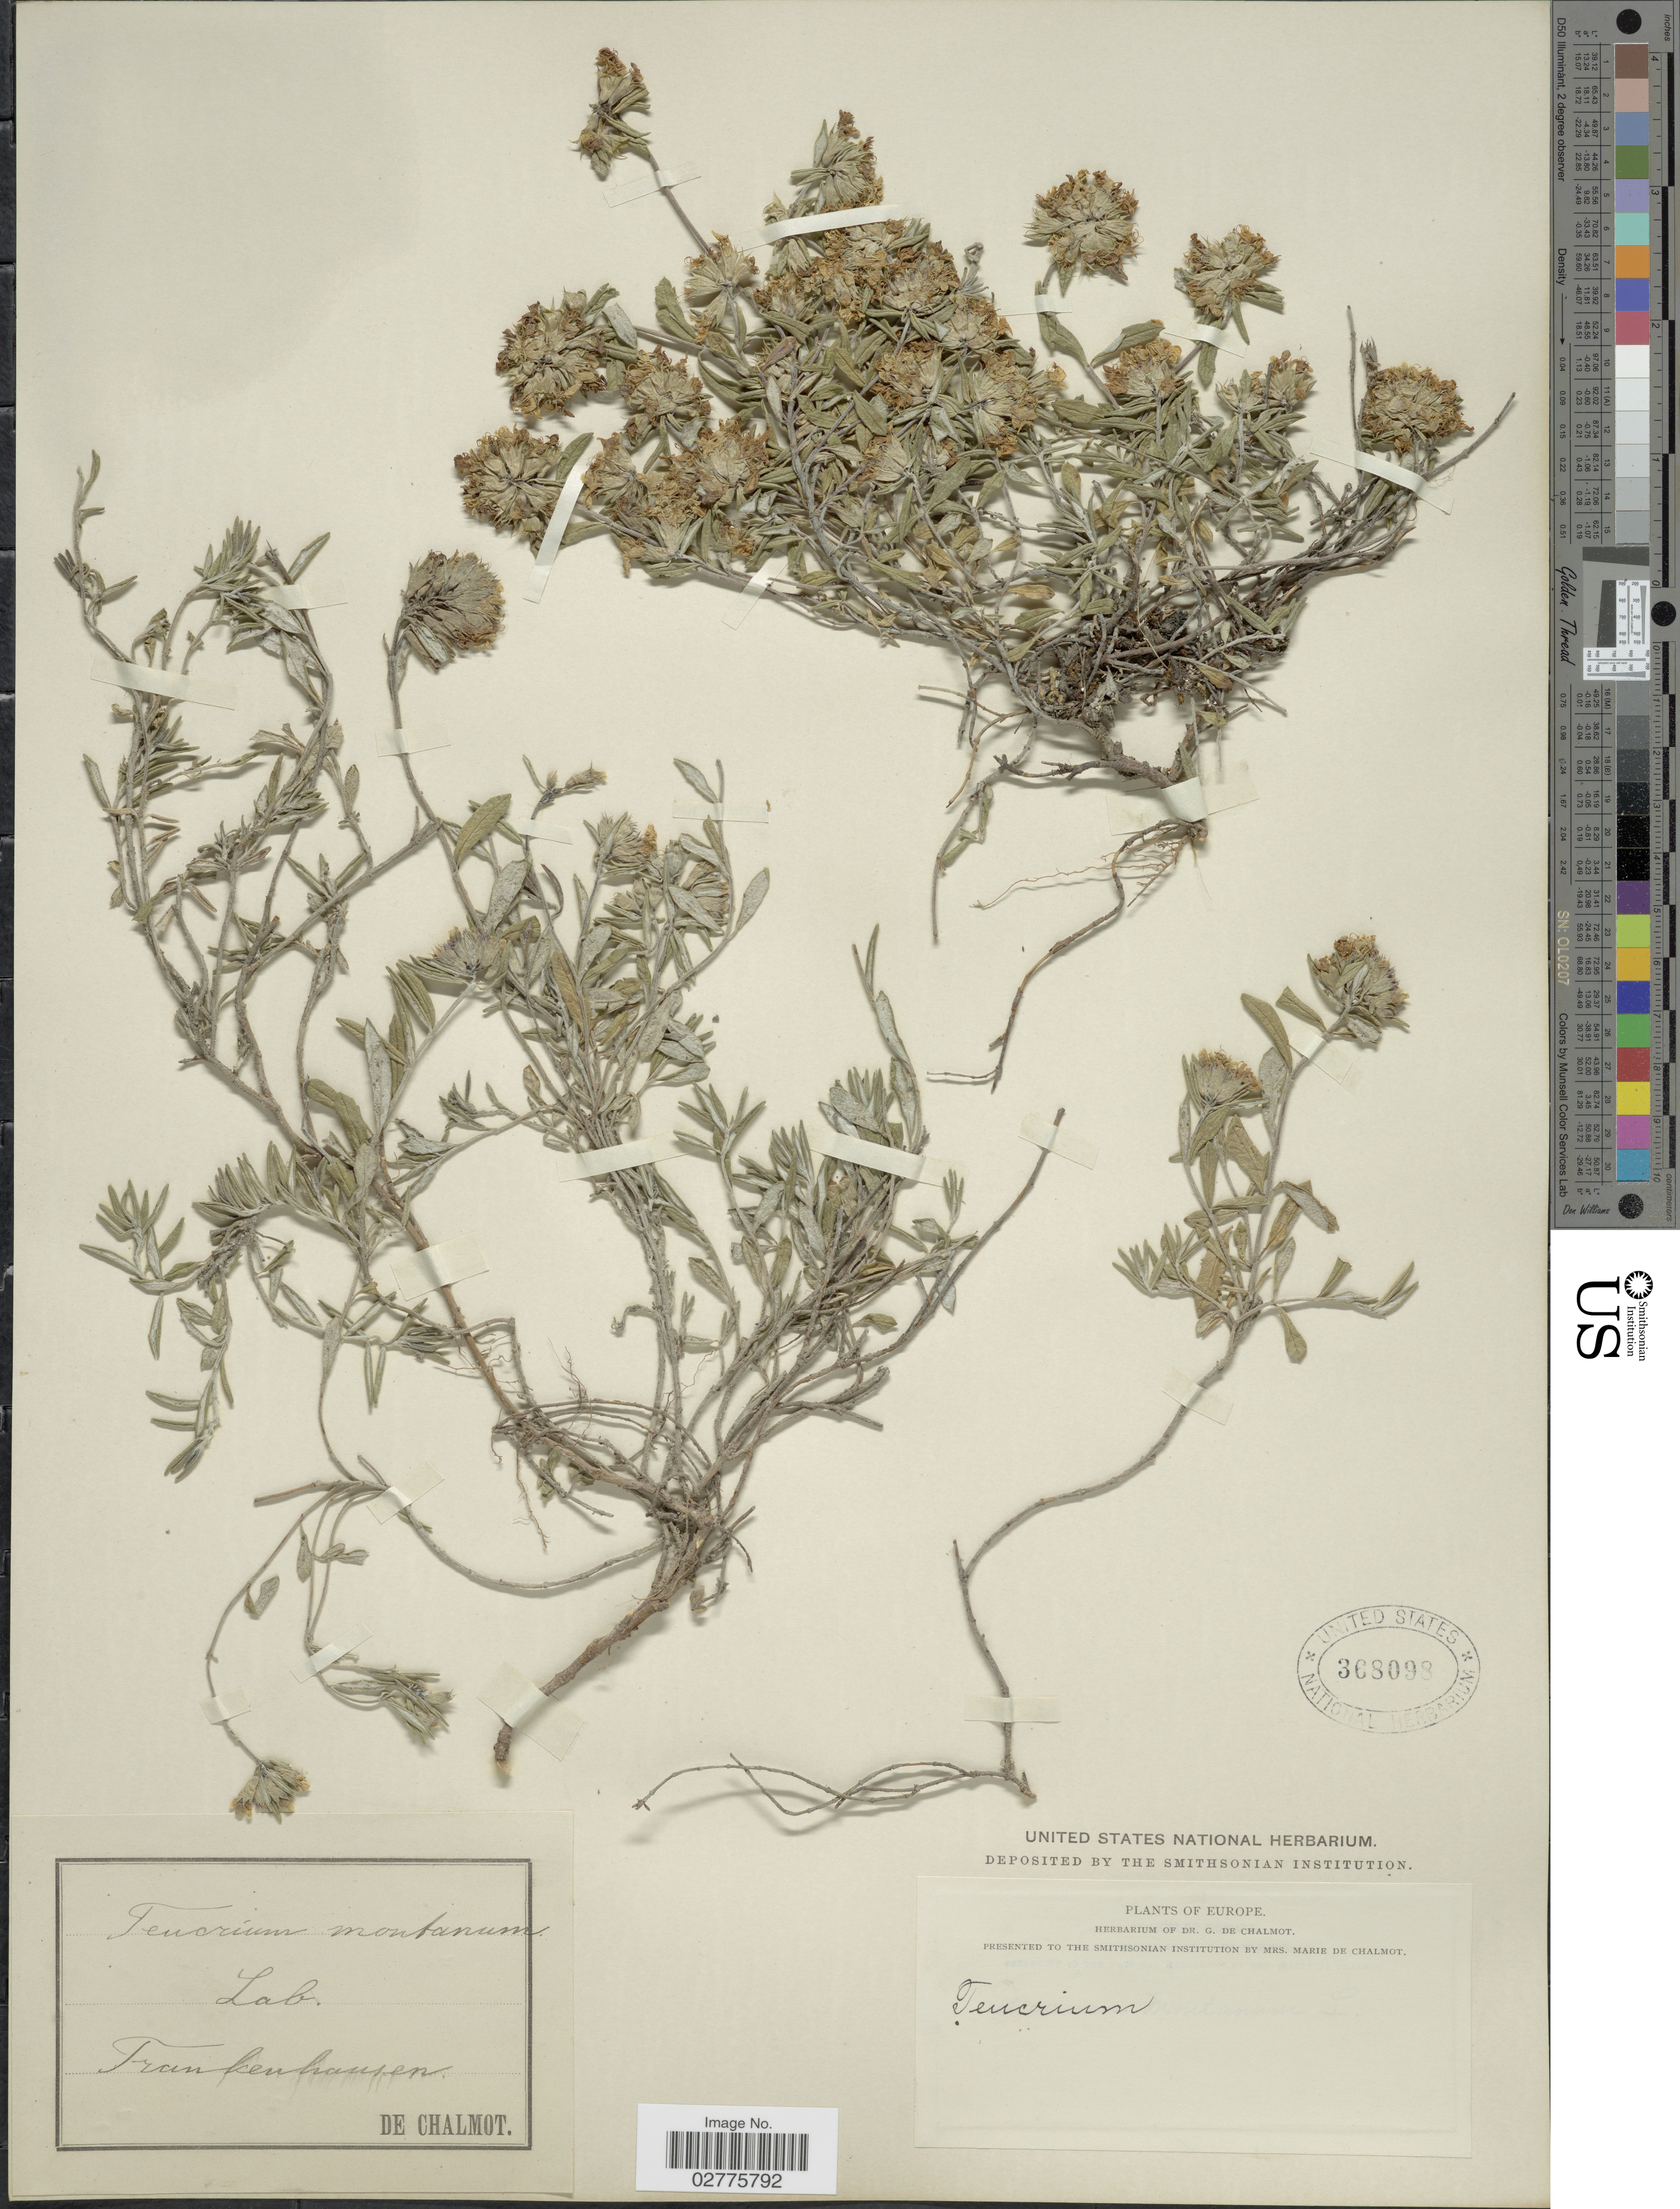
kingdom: Plantae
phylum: Tracheophyta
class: Magnoliopsida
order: Lamiales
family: Lamiaceae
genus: Teucrium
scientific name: Teucrium montanum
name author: L.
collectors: G. de Chalmot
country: Germany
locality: Frankenhausen. Europe.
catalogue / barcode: US 368098